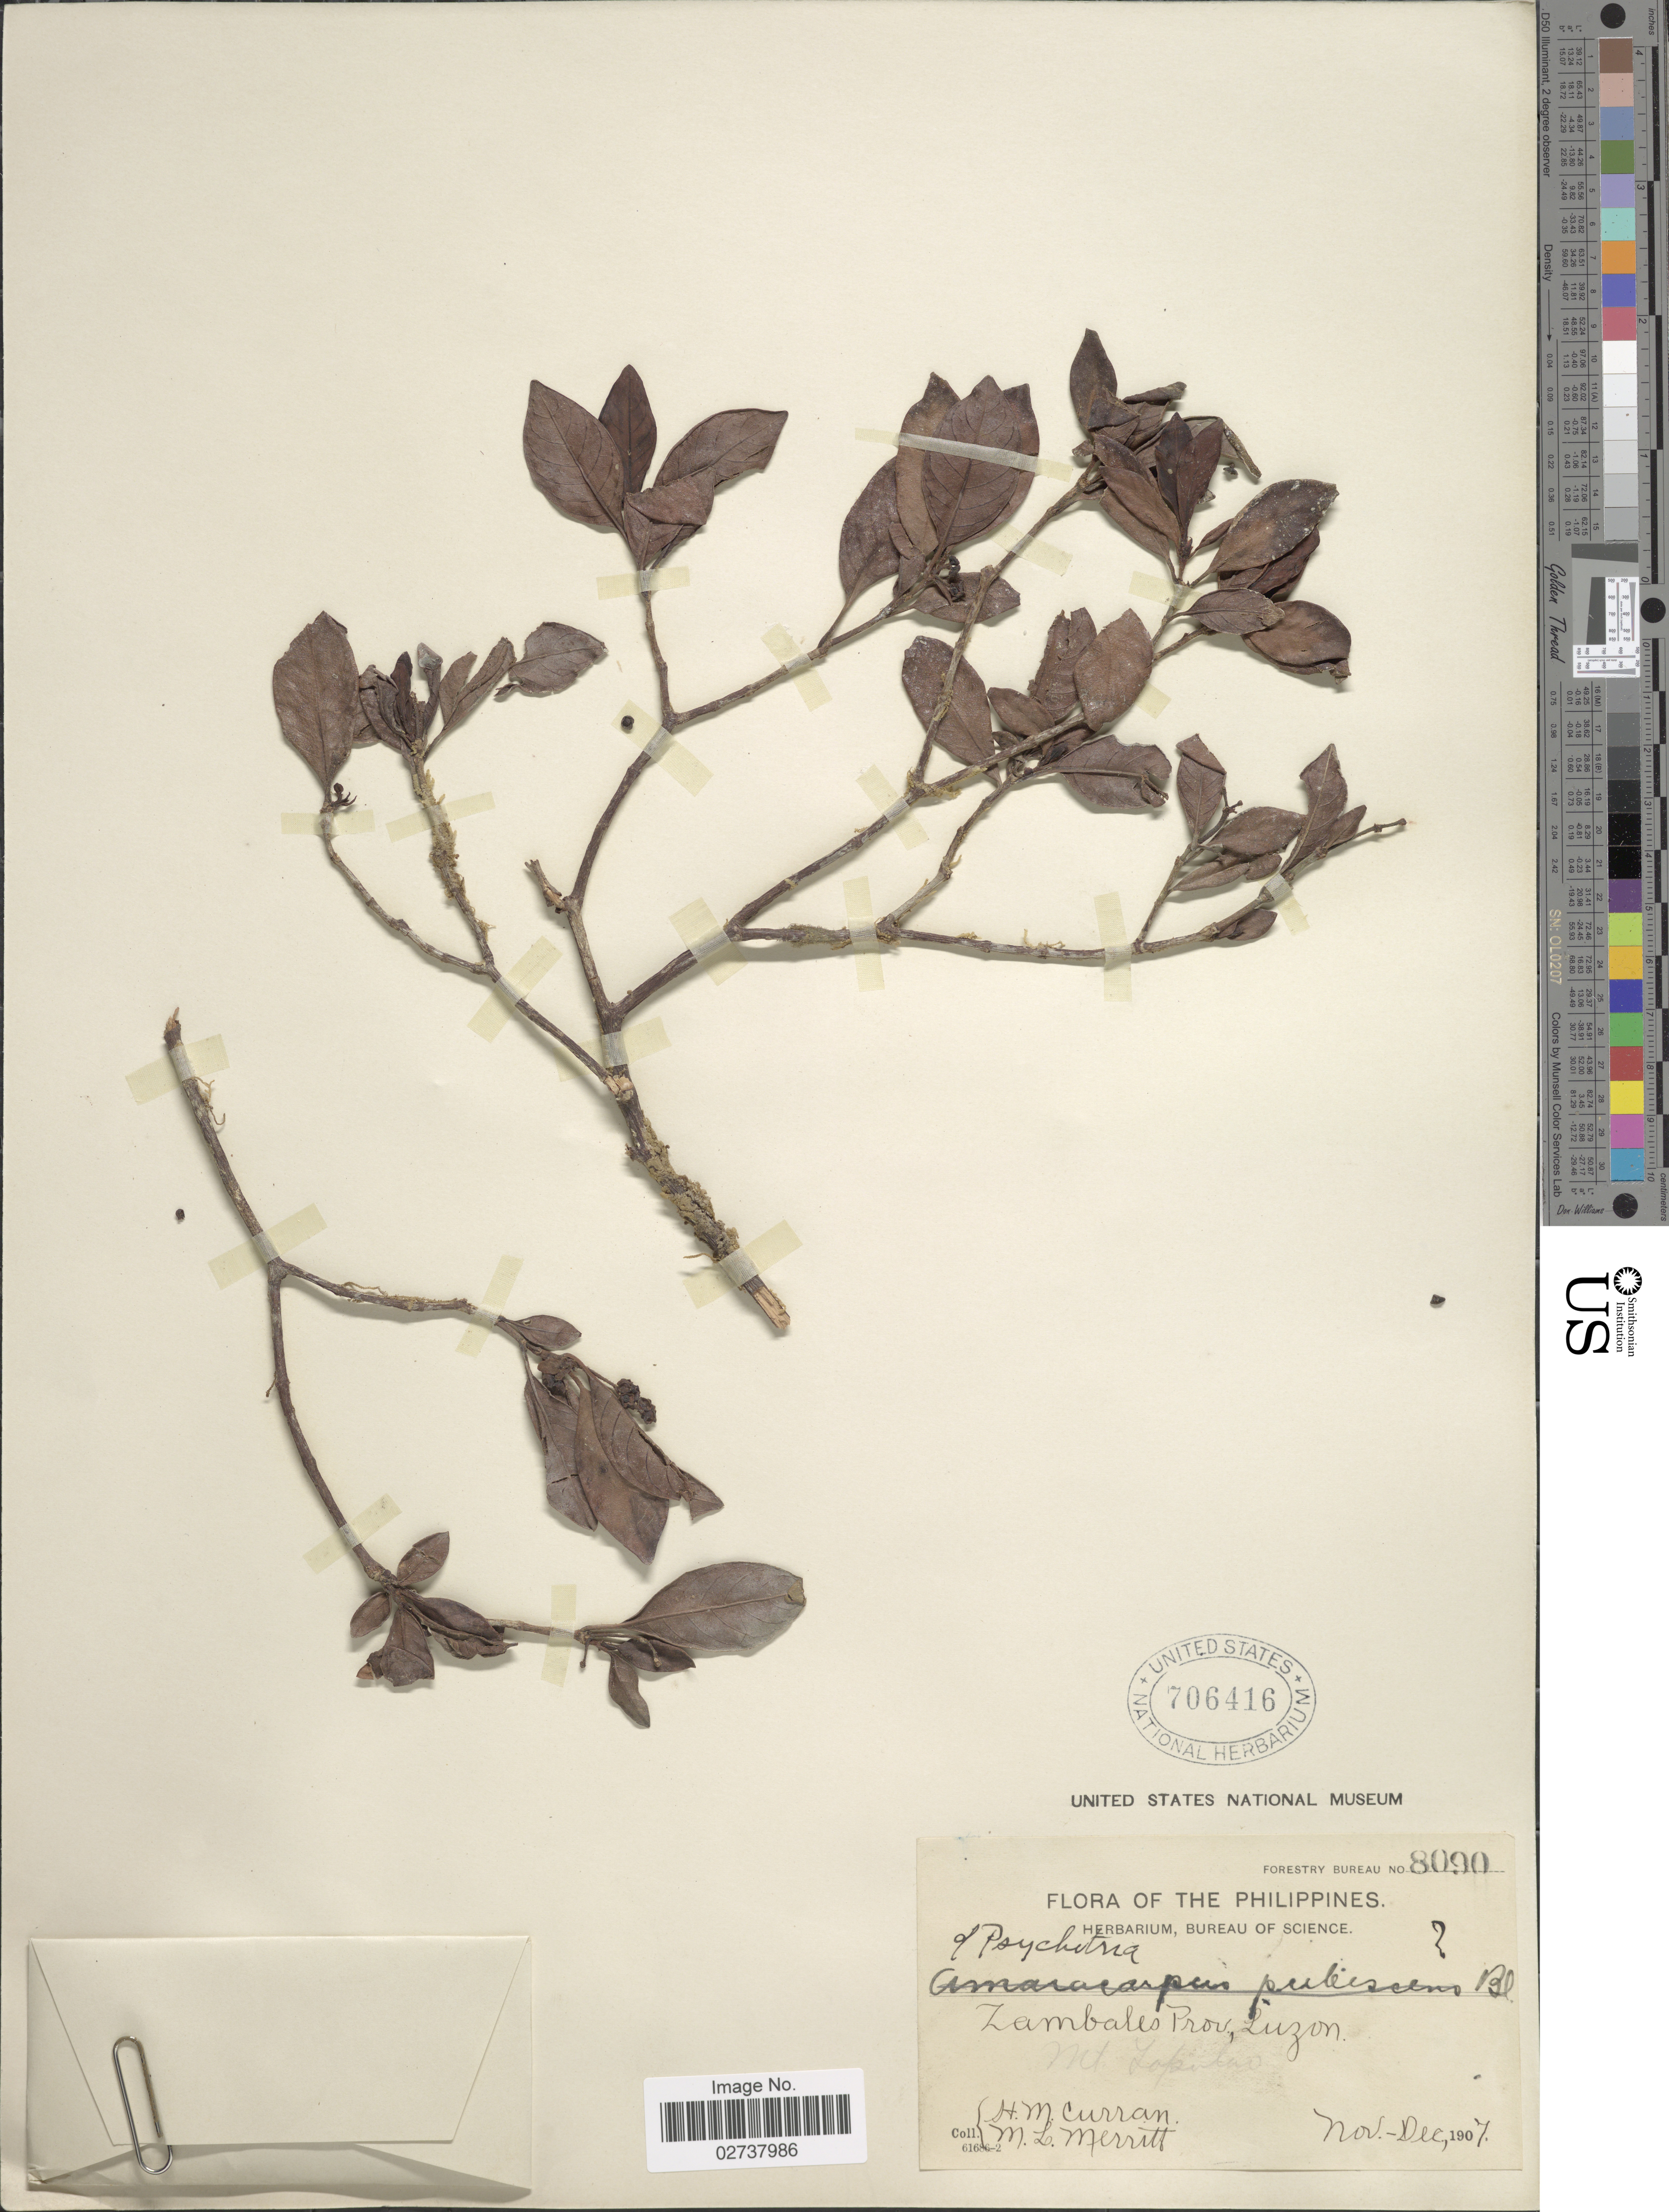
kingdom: Plantae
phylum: Tracheophyta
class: Magnoliopsida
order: Gentianales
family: Rubiaceae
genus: Psychotria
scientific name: Psychotria sp.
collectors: H. M. Curran & M. L. Merritt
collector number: Forestry Bureau 8090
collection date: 1907-11/1907-12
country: Philippines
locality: Zambales, Prov. Luzon.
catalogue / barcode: US 706416